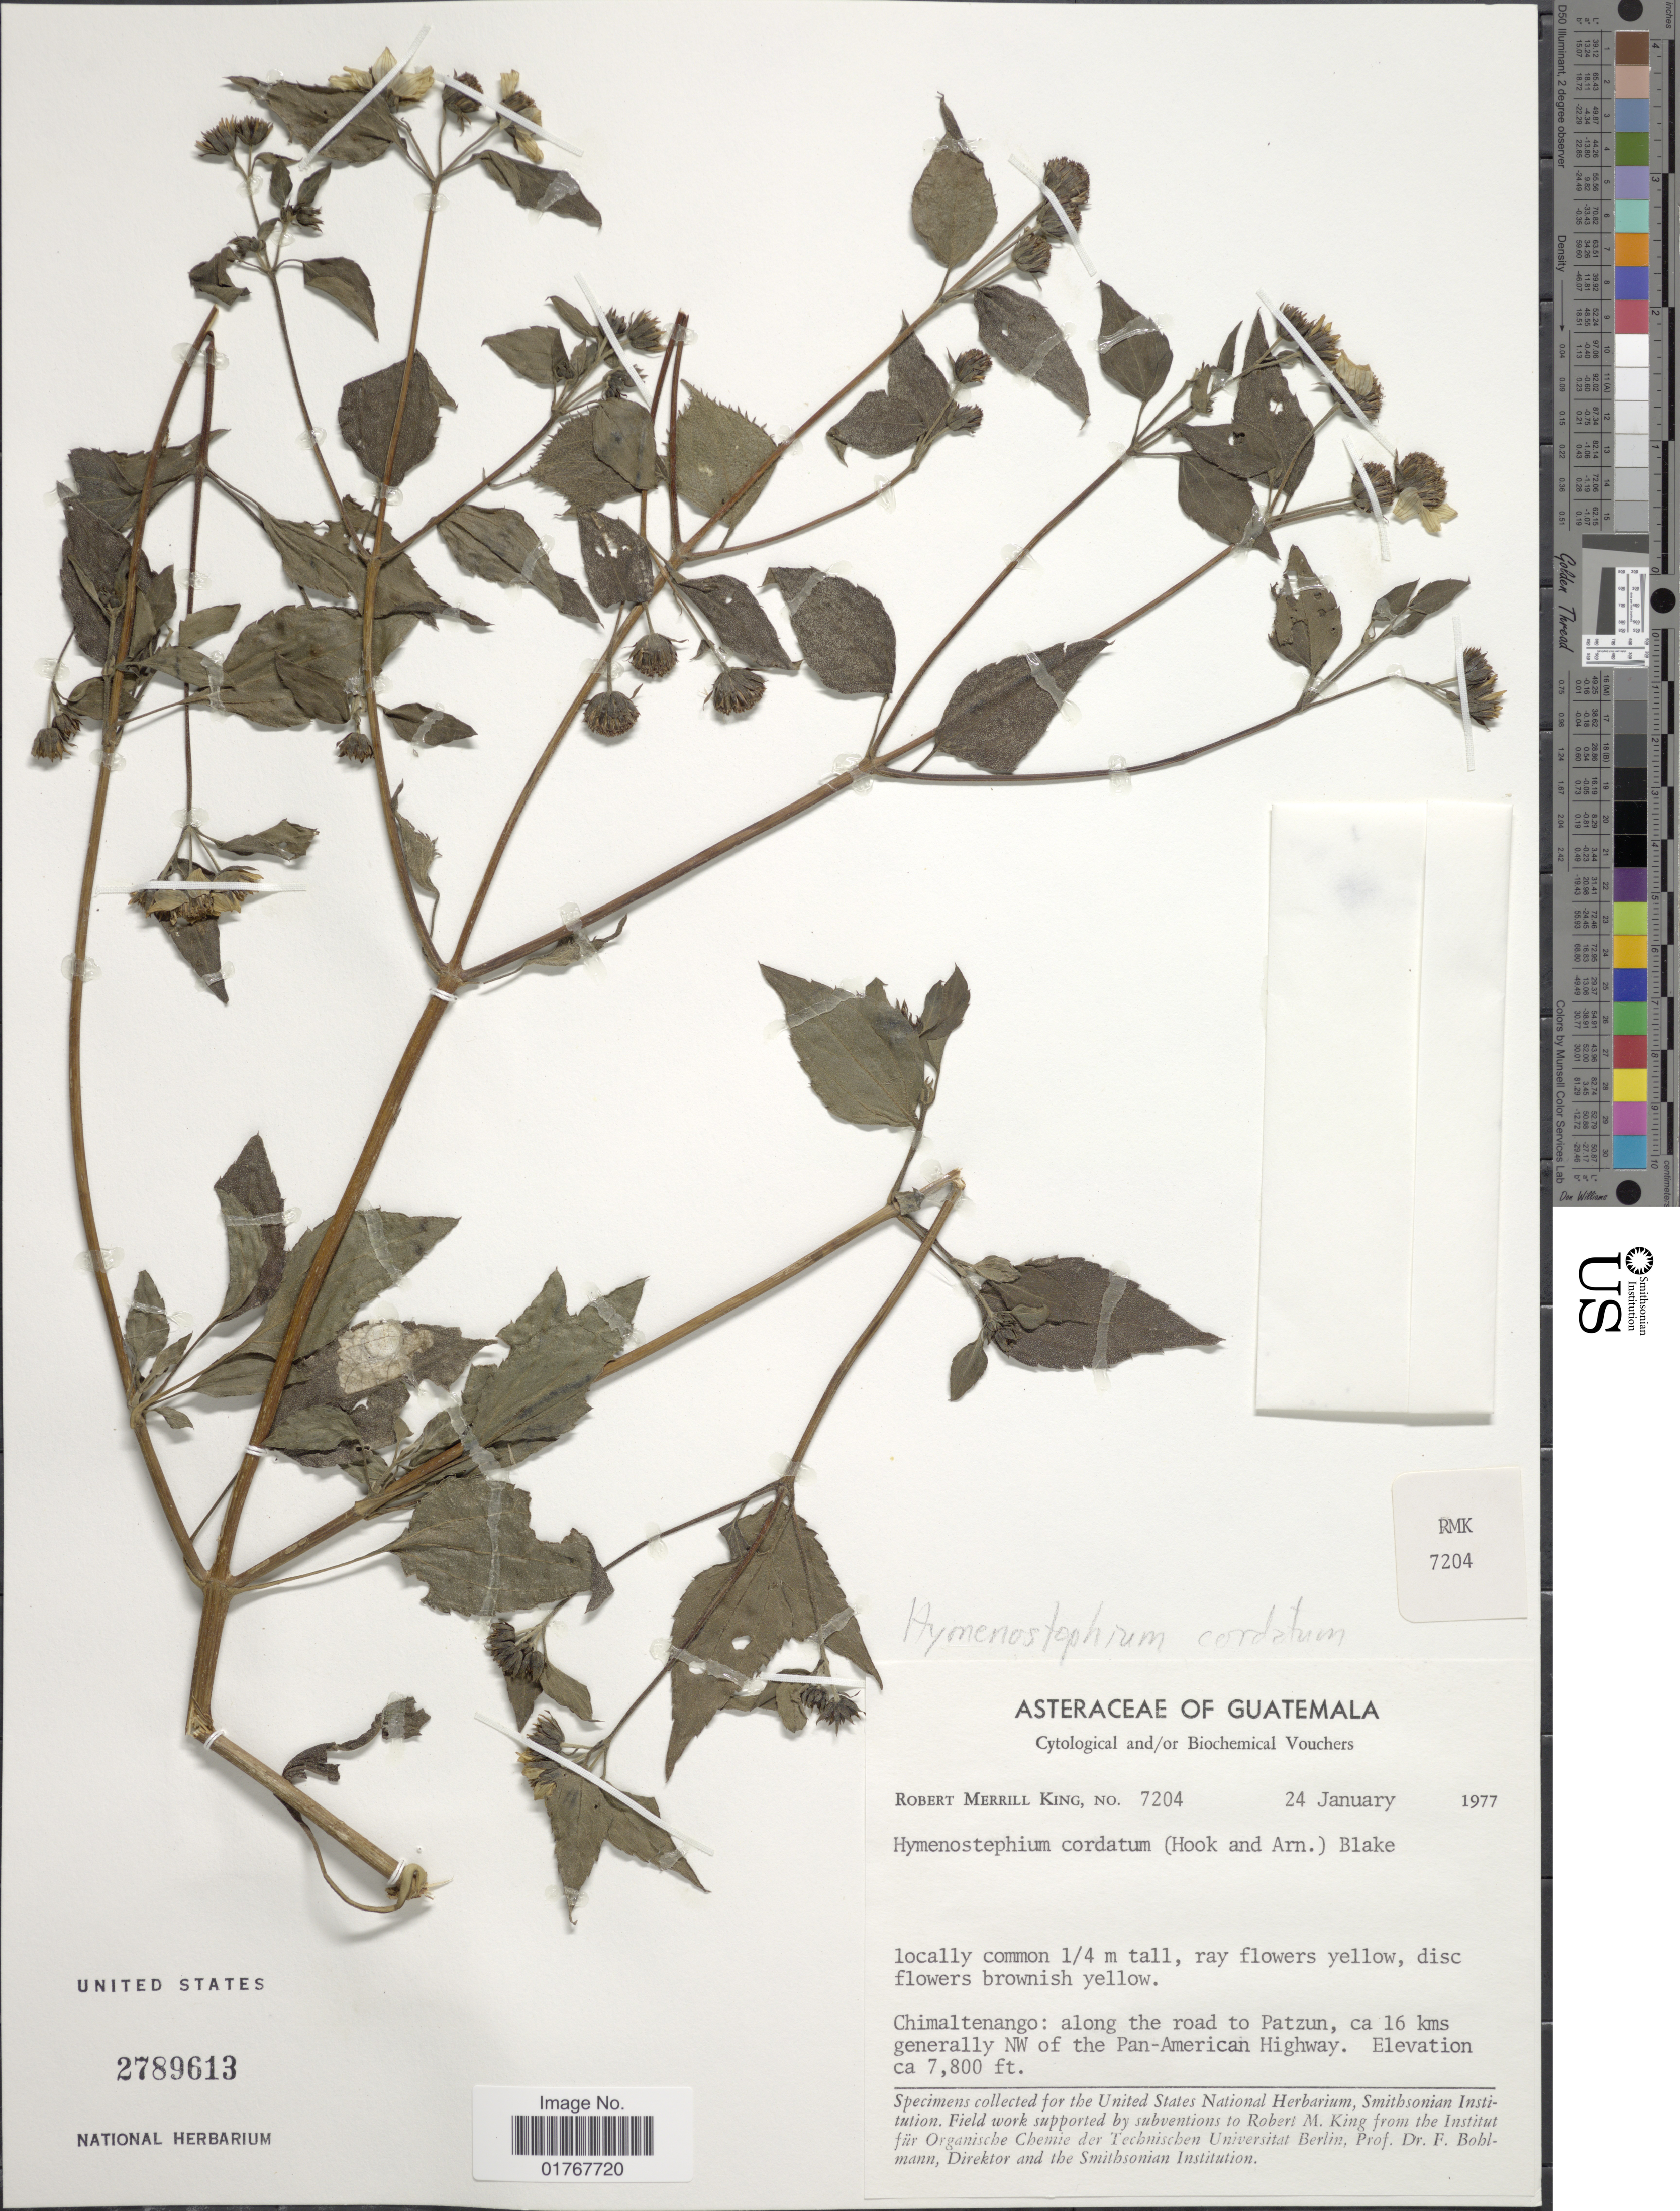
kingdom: Plantae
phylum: Tracheophyta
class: Magnoliopsida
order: Asterales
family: Asteraceae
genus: Viguiera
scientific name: Viguiera cordata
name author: (Hook. & Arn.) D'Arcy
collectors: R. M. King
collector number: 7204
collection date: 1977-01-24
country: Guatemala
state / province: Chimaltenango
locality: Along the road to Patzun, ca 16 kms generally NW of the Pan-American Highway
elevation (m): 2377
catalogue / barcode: US 2789613